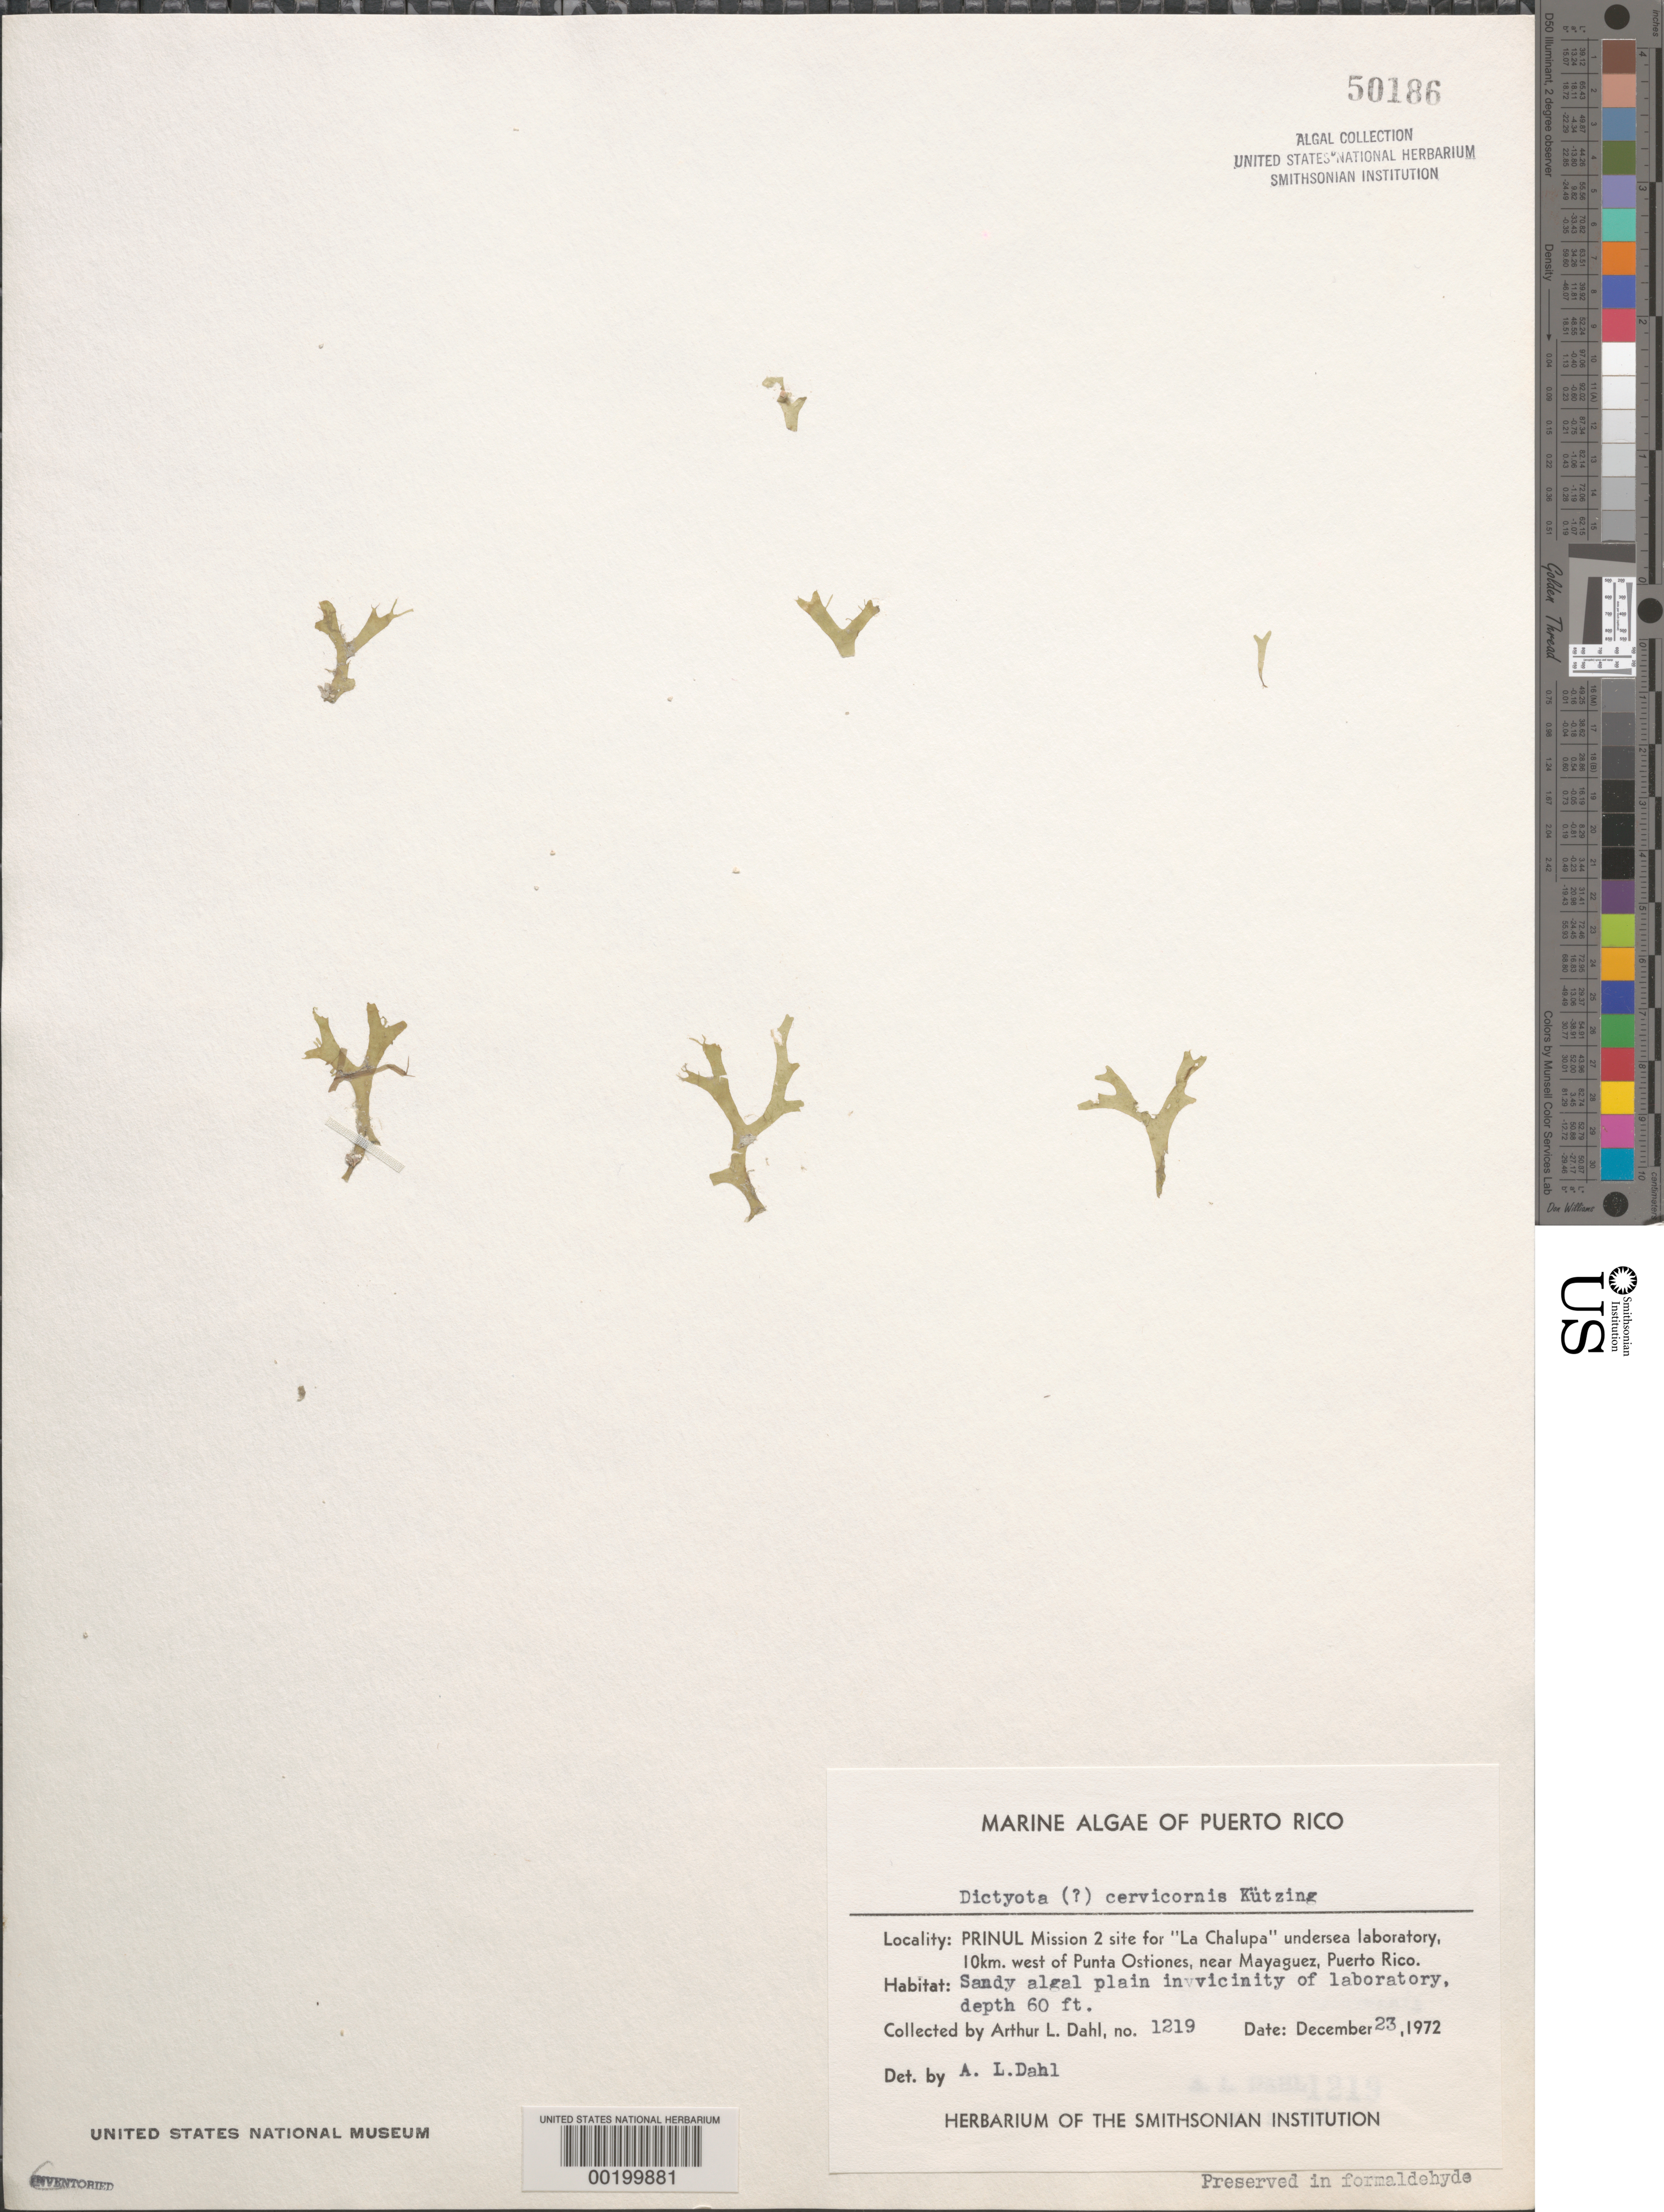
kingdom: Chromista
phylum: Ochrophyta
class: Phaeophyceae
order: Dictyotales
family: Dictyotaceae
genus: Dictyota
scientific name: Dictyota cervicornis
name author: Kütz.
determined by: Dahl, A. E.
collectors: A. Dahl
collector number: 1219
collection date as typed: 23 Dec 1972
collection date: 1972-12-23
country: Puerto Rico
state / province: Mayaguez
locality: La chalupa undersea laboratory, 10 km west of punta ostiones, near mayaguez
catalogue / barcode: US 50186